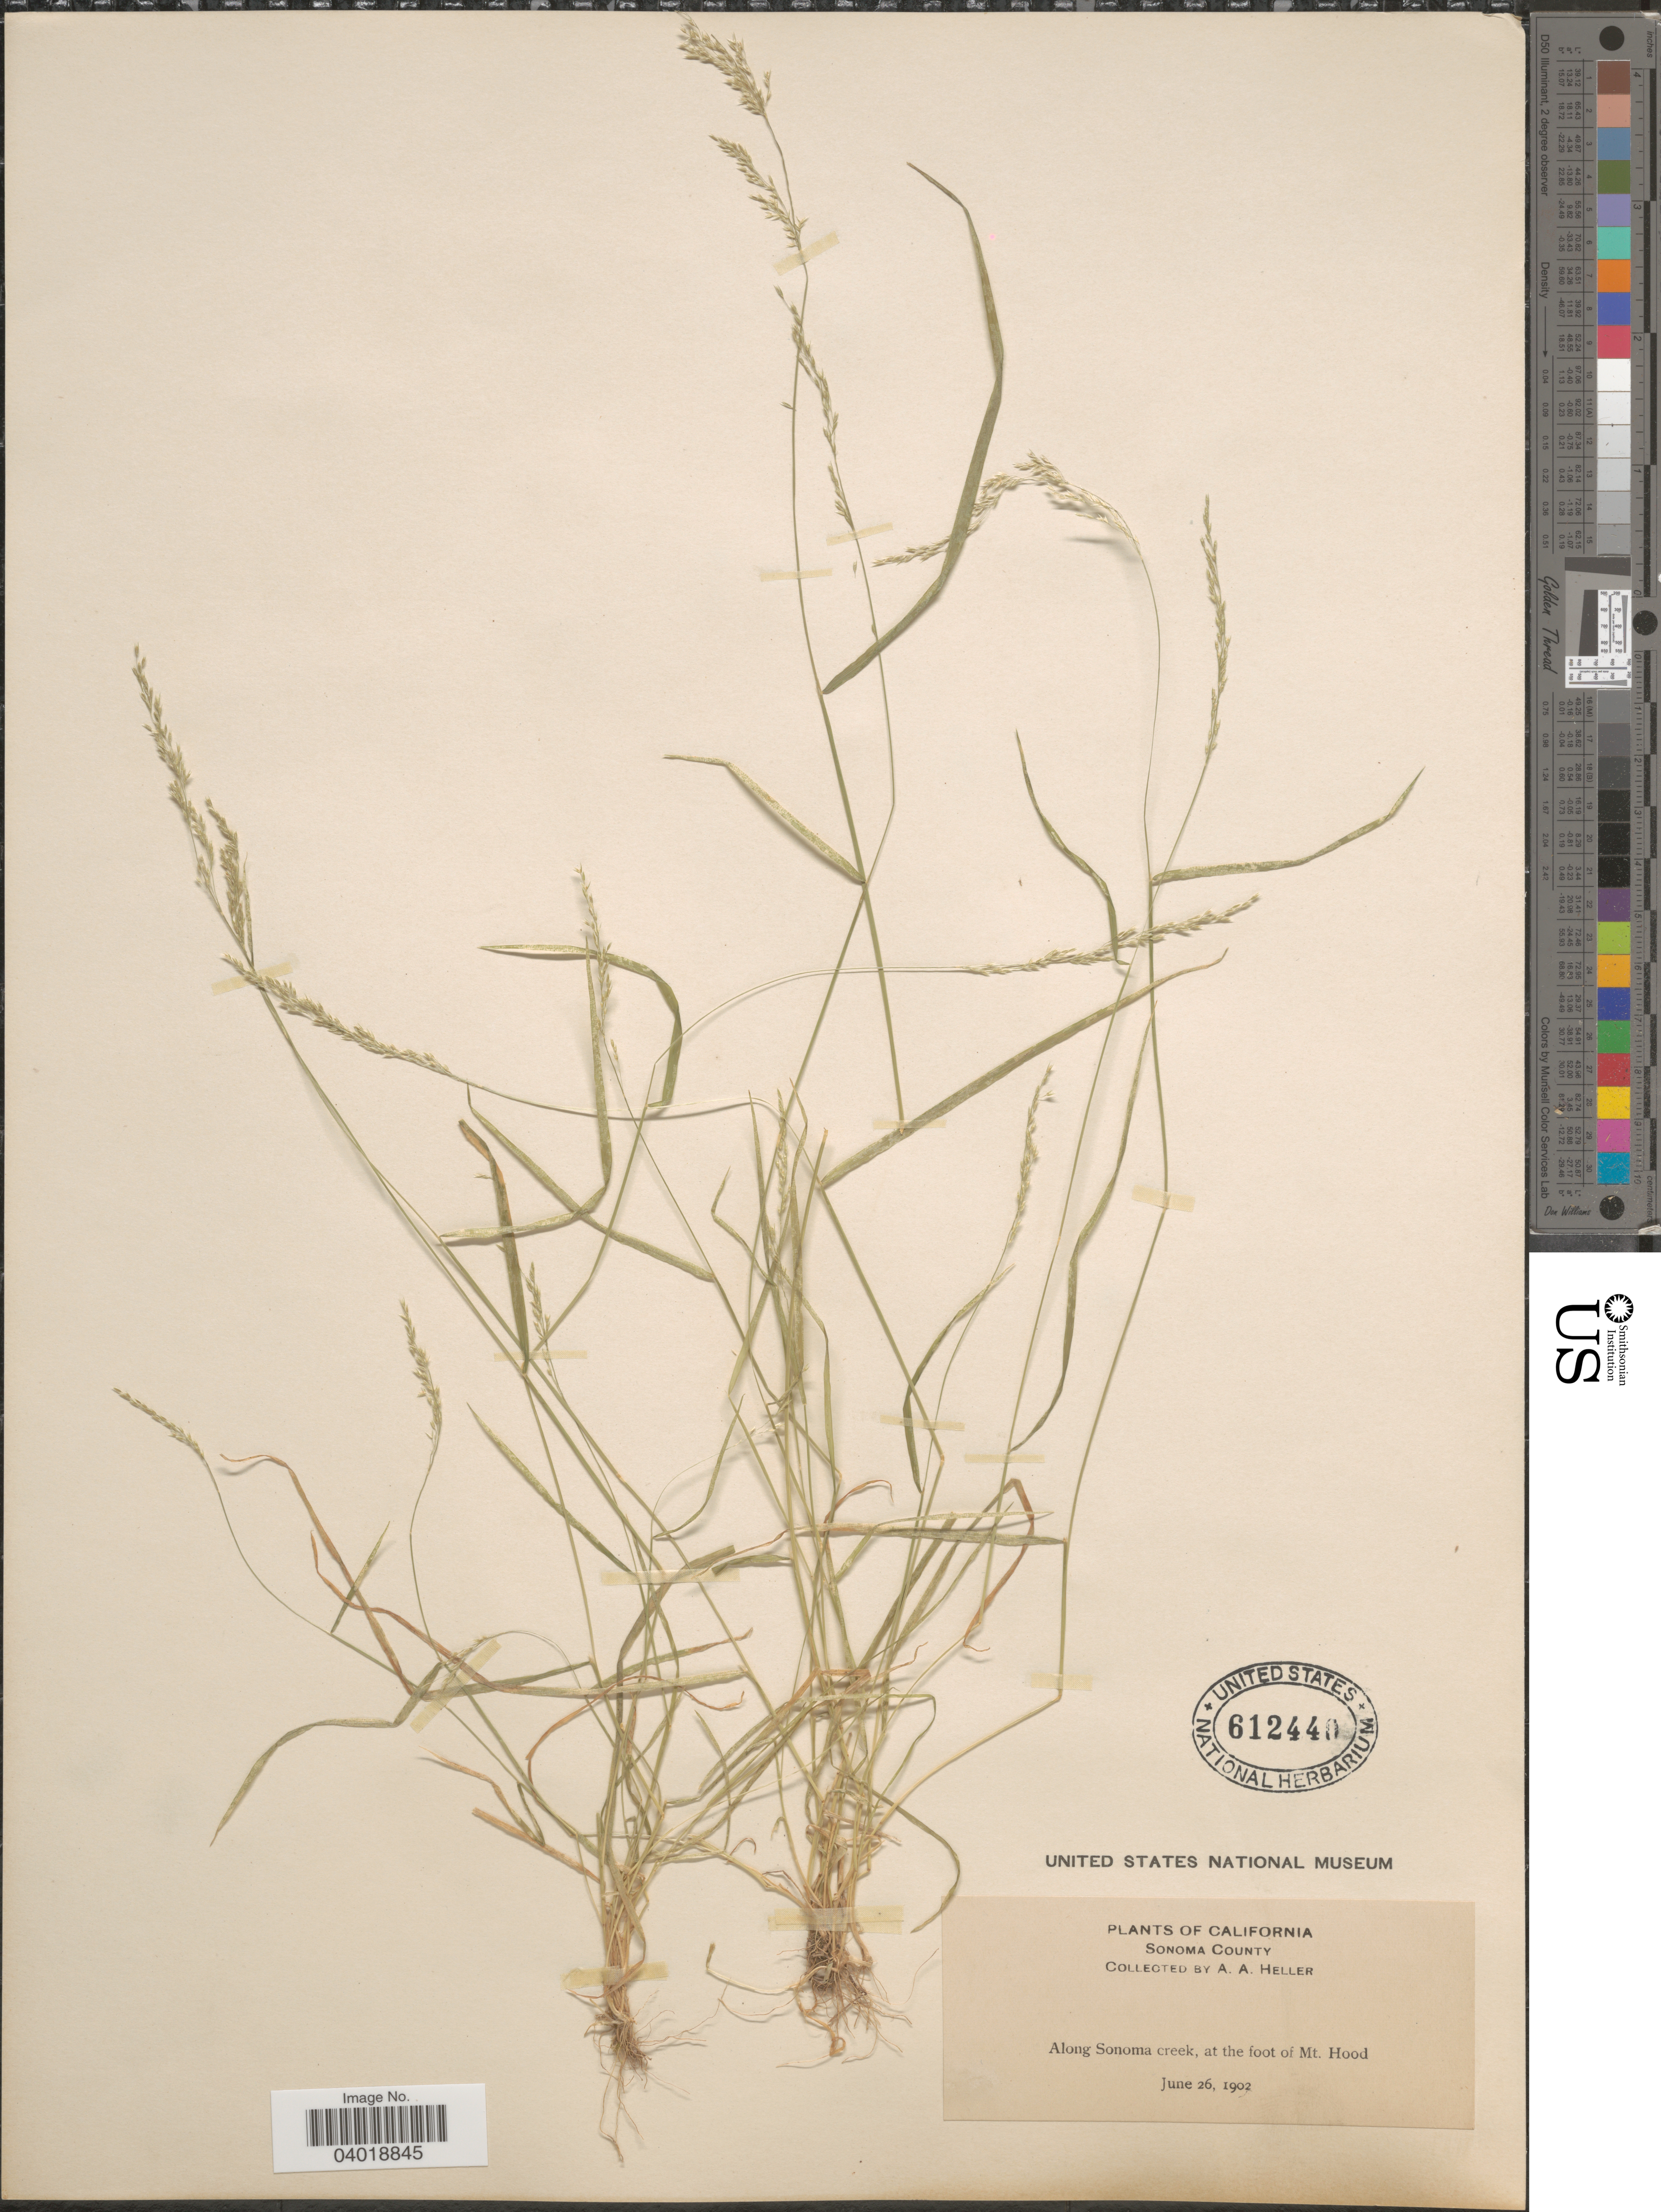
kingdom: Plantae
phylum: Tracheophyta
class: Liliopsida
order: Poales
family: Poaceae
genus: Agrostis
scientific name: Agrostis exarata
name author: Trin.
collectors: A. A. Heller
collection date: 1902-06-26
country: United States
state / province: California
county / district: Sonoma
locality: Sonoma County. Along Sonoma Creek, at the foot of Mt. Hood.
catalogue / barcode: US 612440